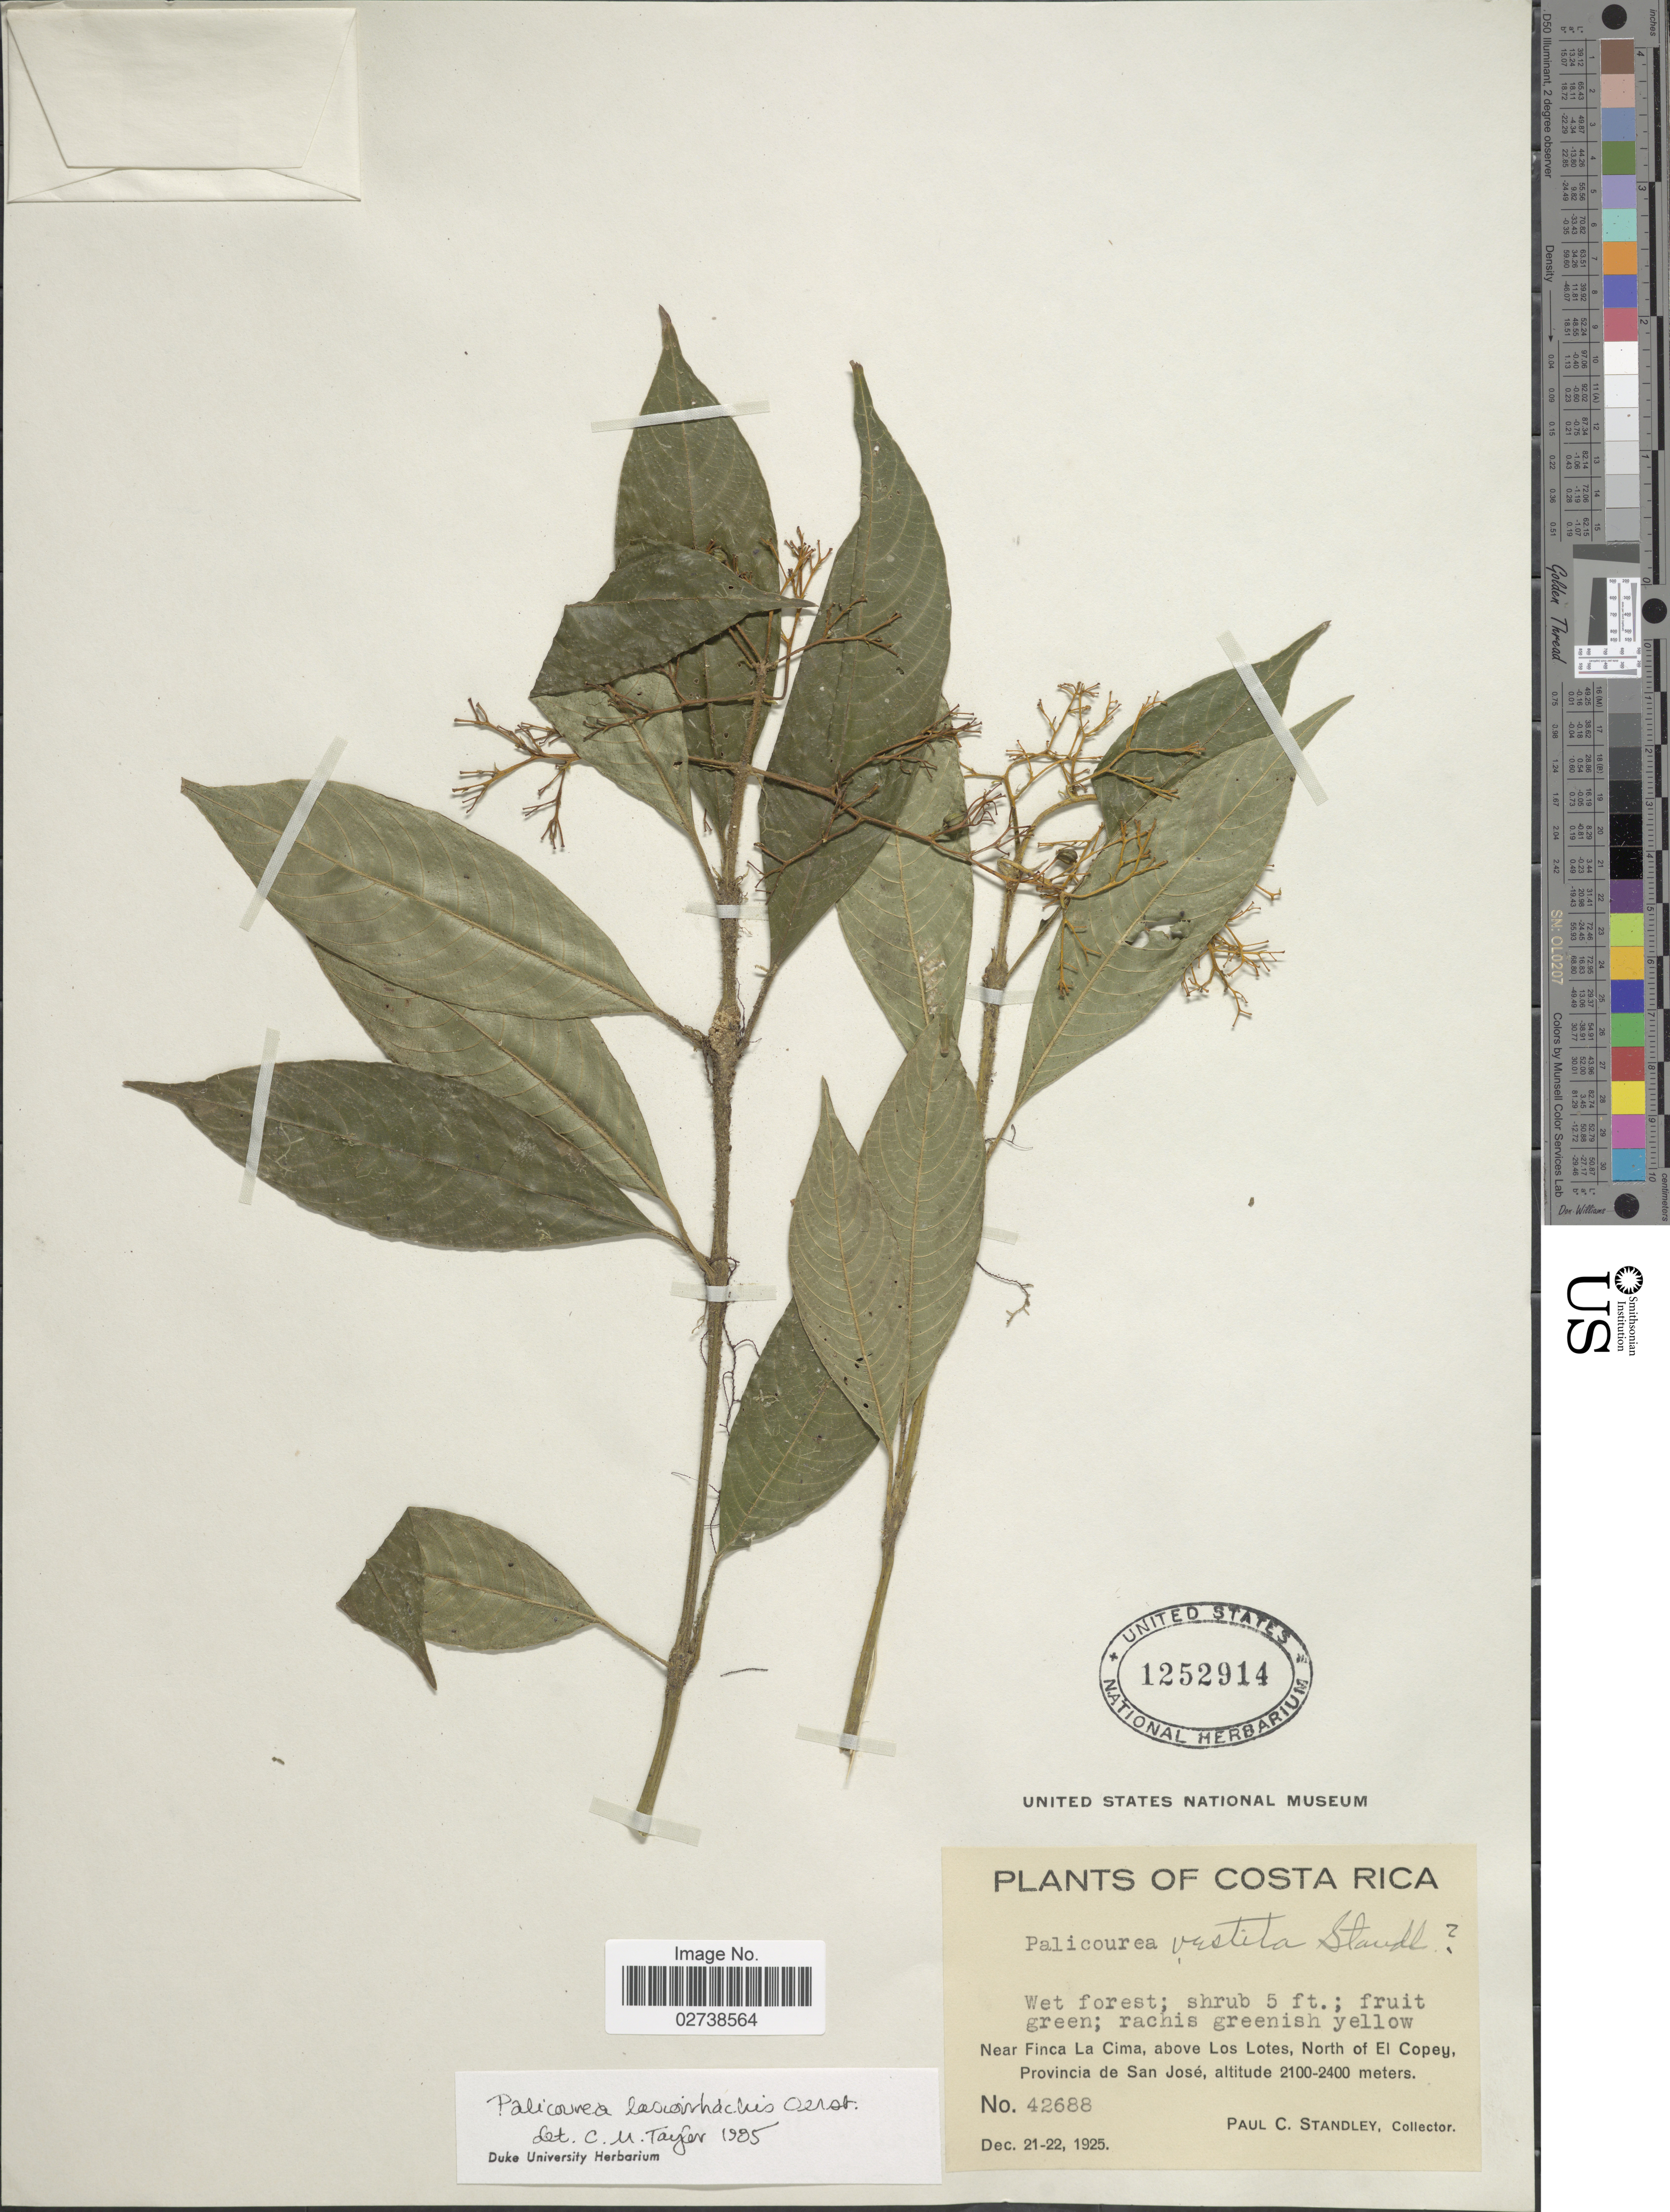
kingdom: Plantae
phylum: Tracheophyta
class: Magnoliopsida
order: Gentianales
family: Rubiaceae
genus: Palicourea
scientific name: Palicourea lasiorrhachis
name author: Oerst.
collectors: P. C. Standley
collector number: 42688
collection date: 1925-12-21/1925-12-22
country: Costa Rica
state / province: San José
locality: Wet forest; Near Finca La Cima, above Los Lotes, North of El Copey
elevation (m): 2100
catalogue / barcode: US 1252914